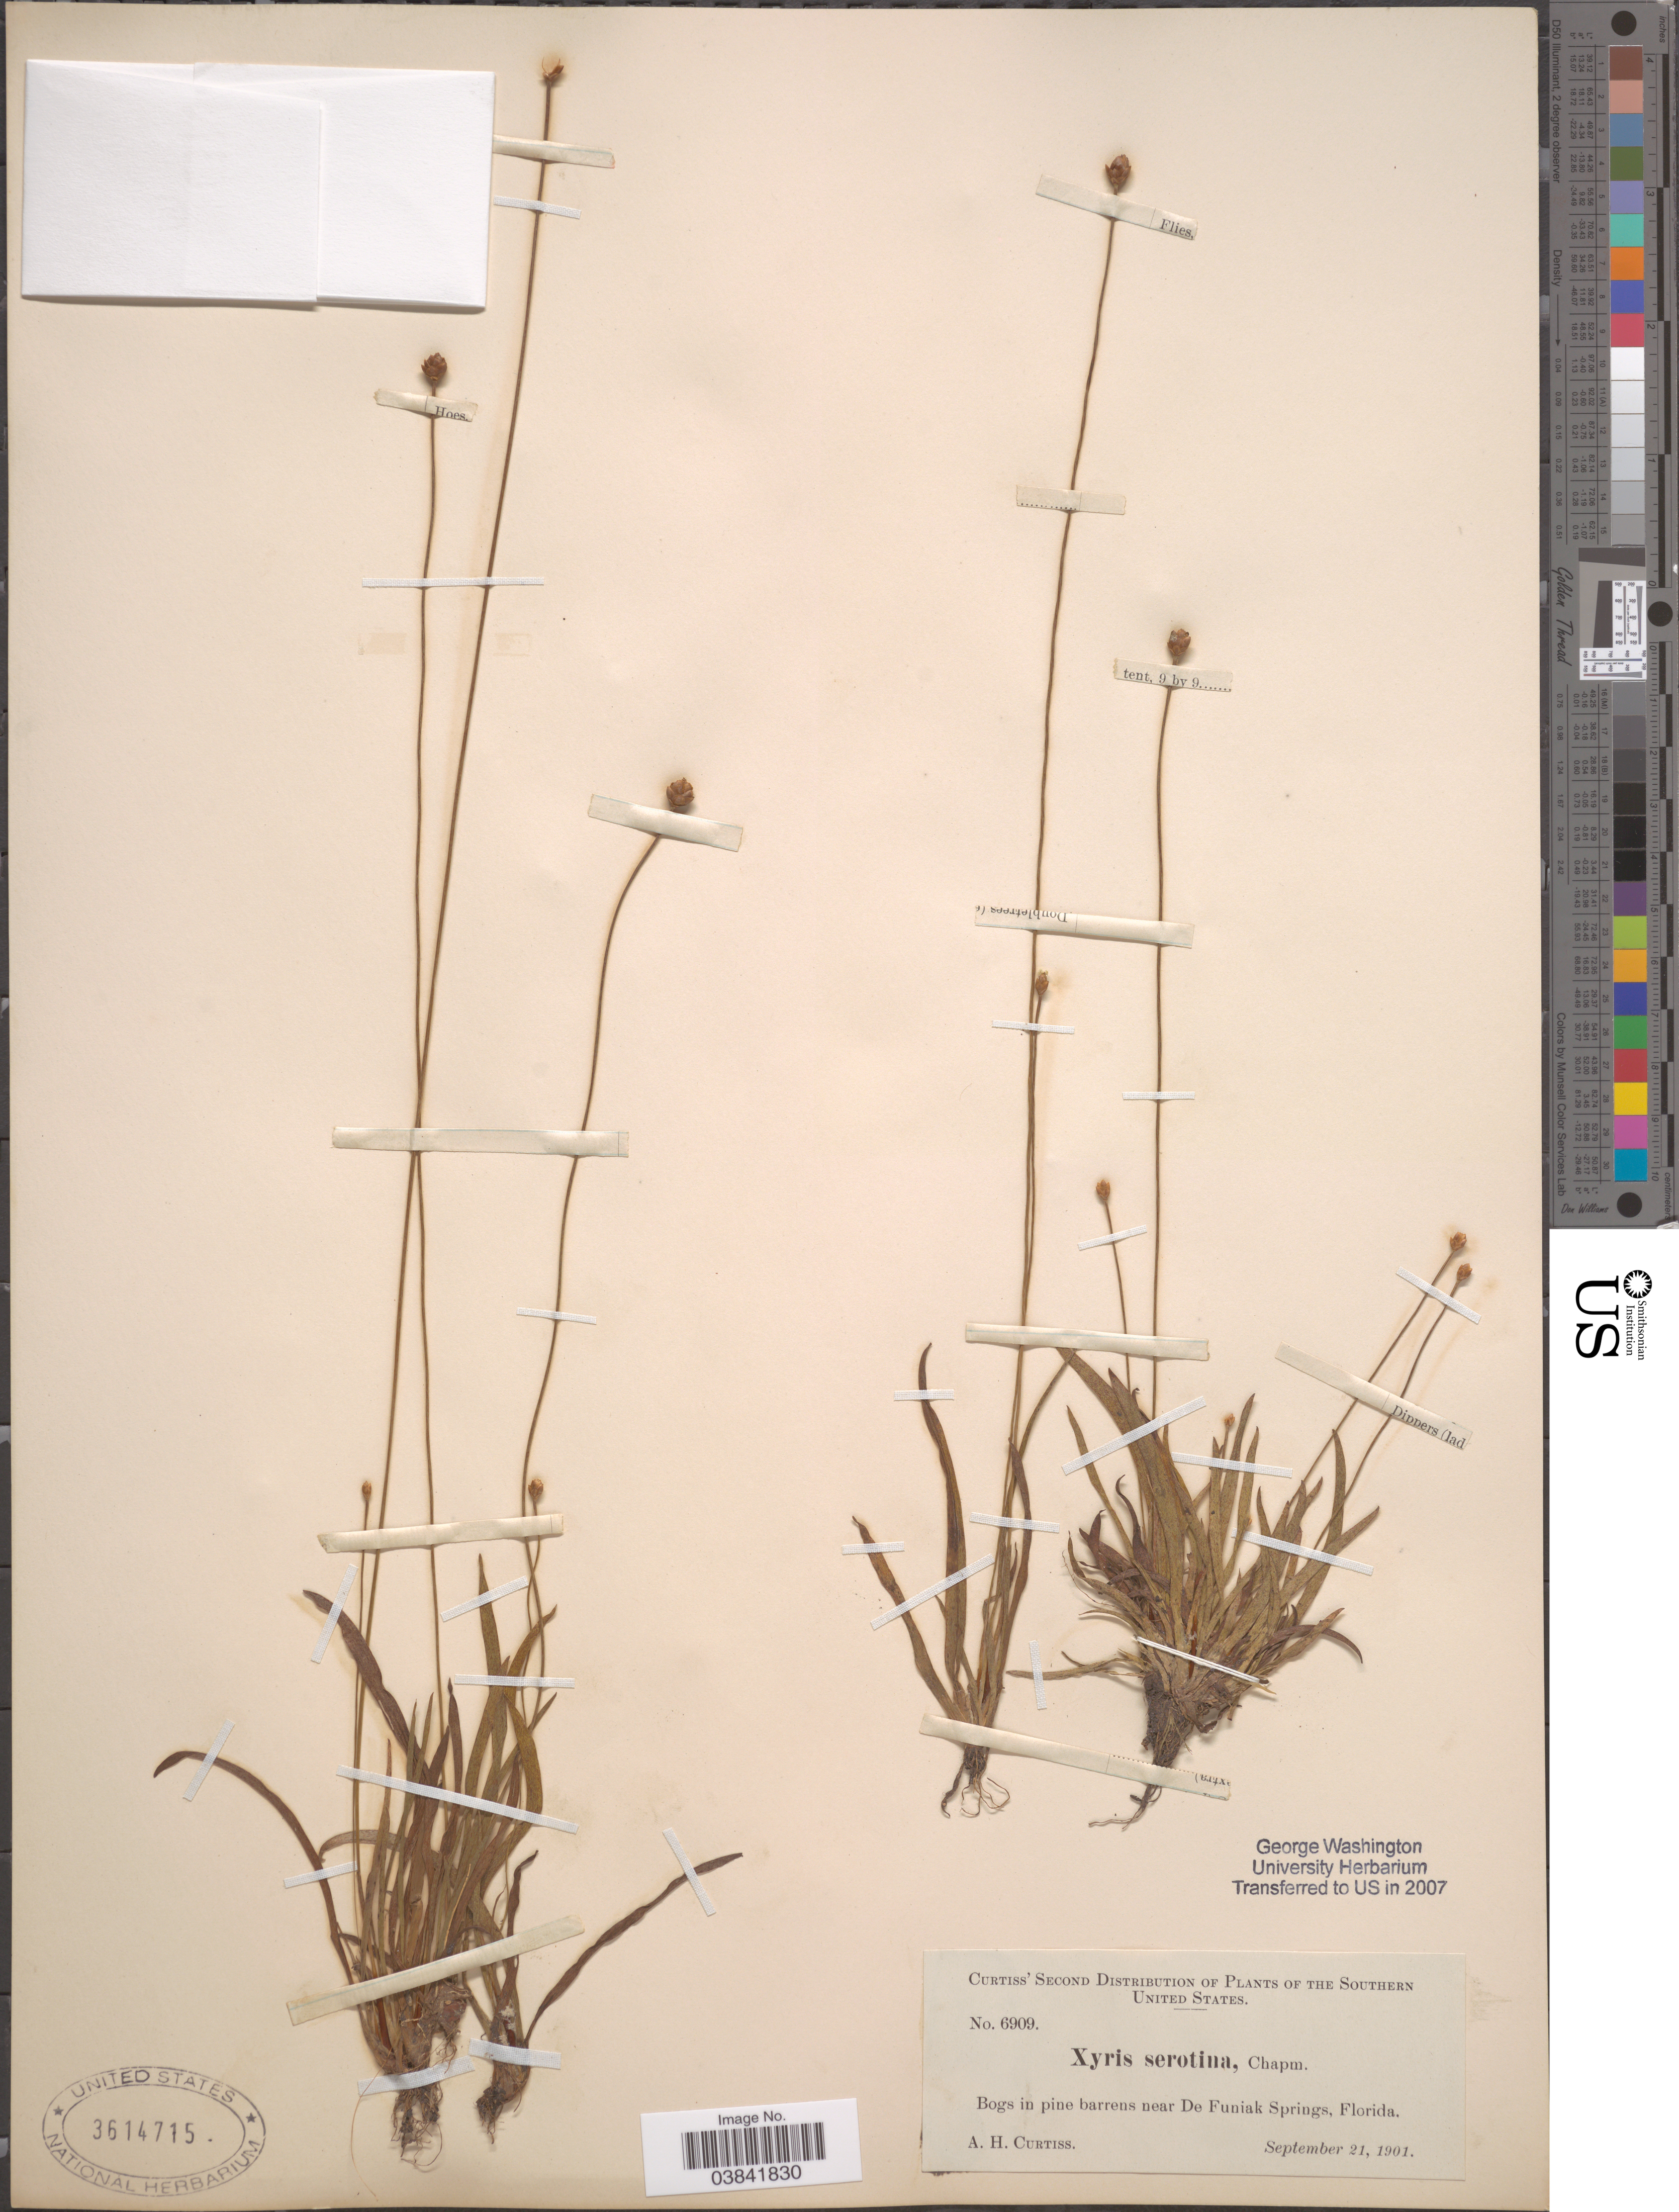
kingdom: Plantae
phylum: Tracheophyta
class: Liliopsida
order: Poales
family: Xyridaceae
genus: Xyris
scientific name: Xyris serotina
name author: Chapm.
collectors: A. H. Curtiss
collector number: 6909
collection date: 1901-09-21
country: United States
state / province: Florida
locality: Southern United States. Bogs in pine barrens near De Funiak Springs.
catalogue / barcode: US 3614715